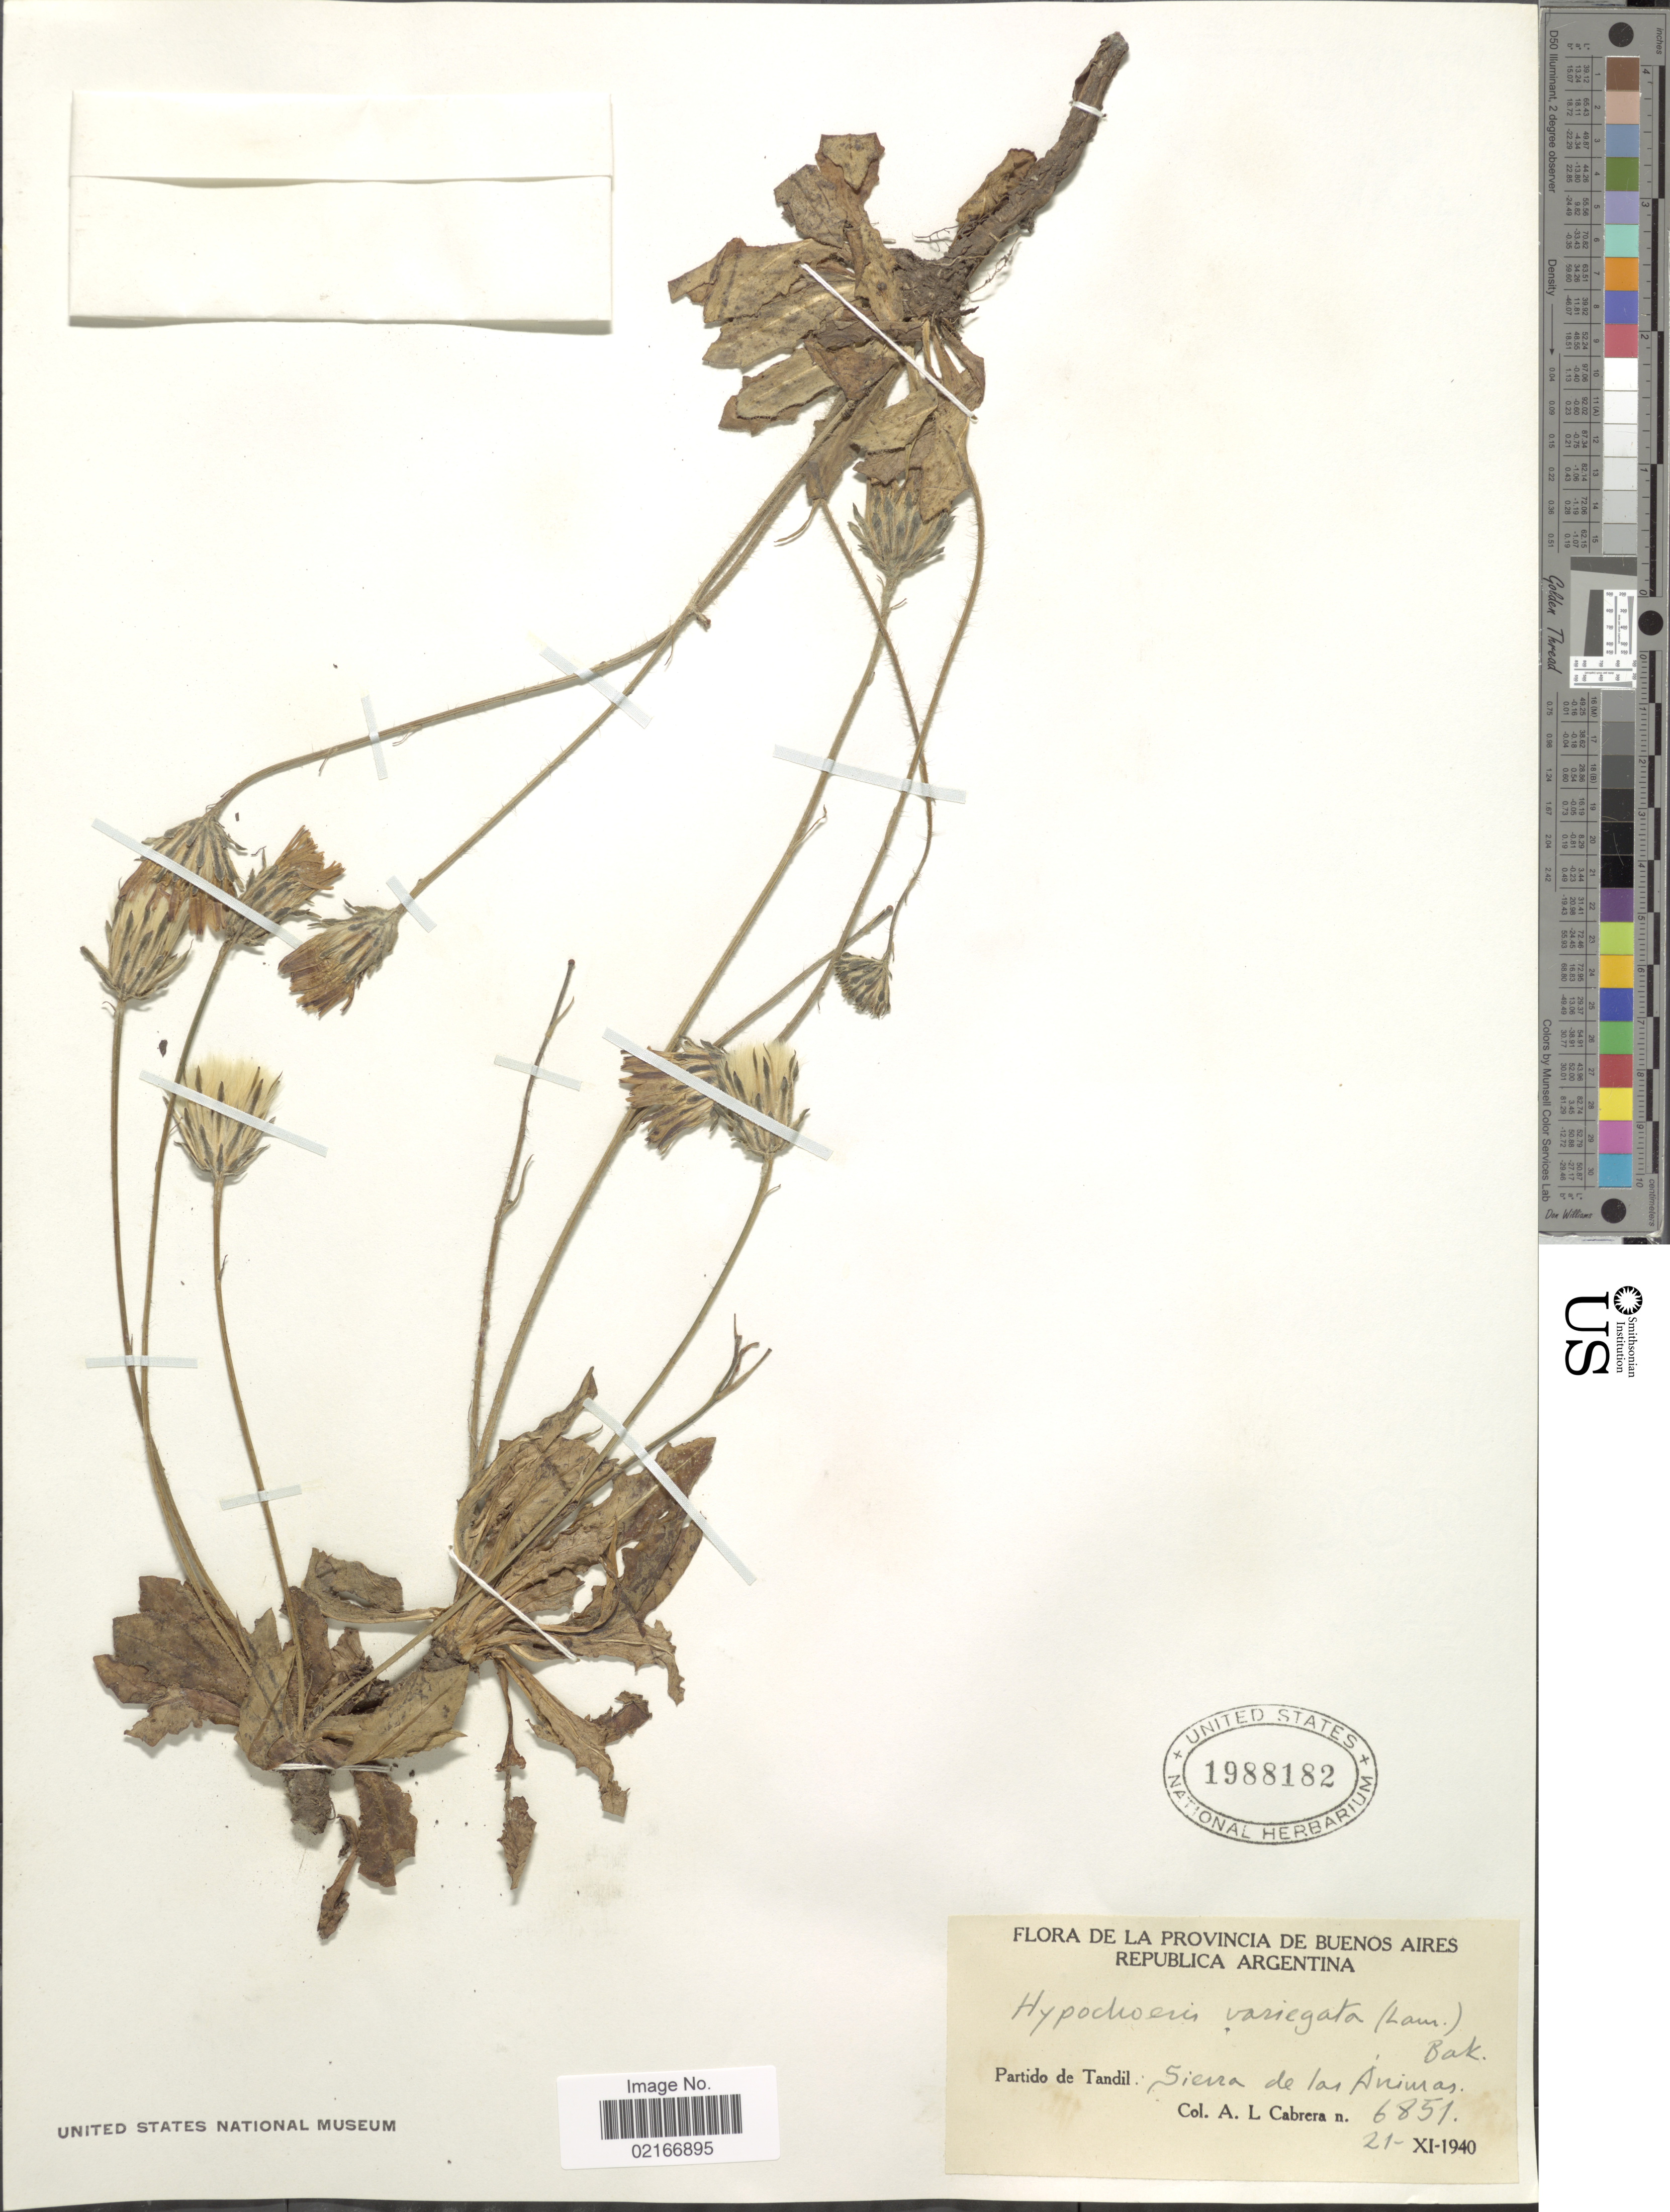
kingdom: Plantae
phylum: Tracheophyta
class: Magnoliopsida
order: Asterales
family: Asteraceae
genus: Hypochaeris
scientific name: Hypochaeris variegata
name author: (Lam.) Baker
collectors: A. L. Cabrera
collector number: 6851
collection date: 1940-11-21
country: Argentina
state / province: Buenos Aires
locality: Partido de Tandil: Sierra de las Animas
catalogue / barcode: US 1988182